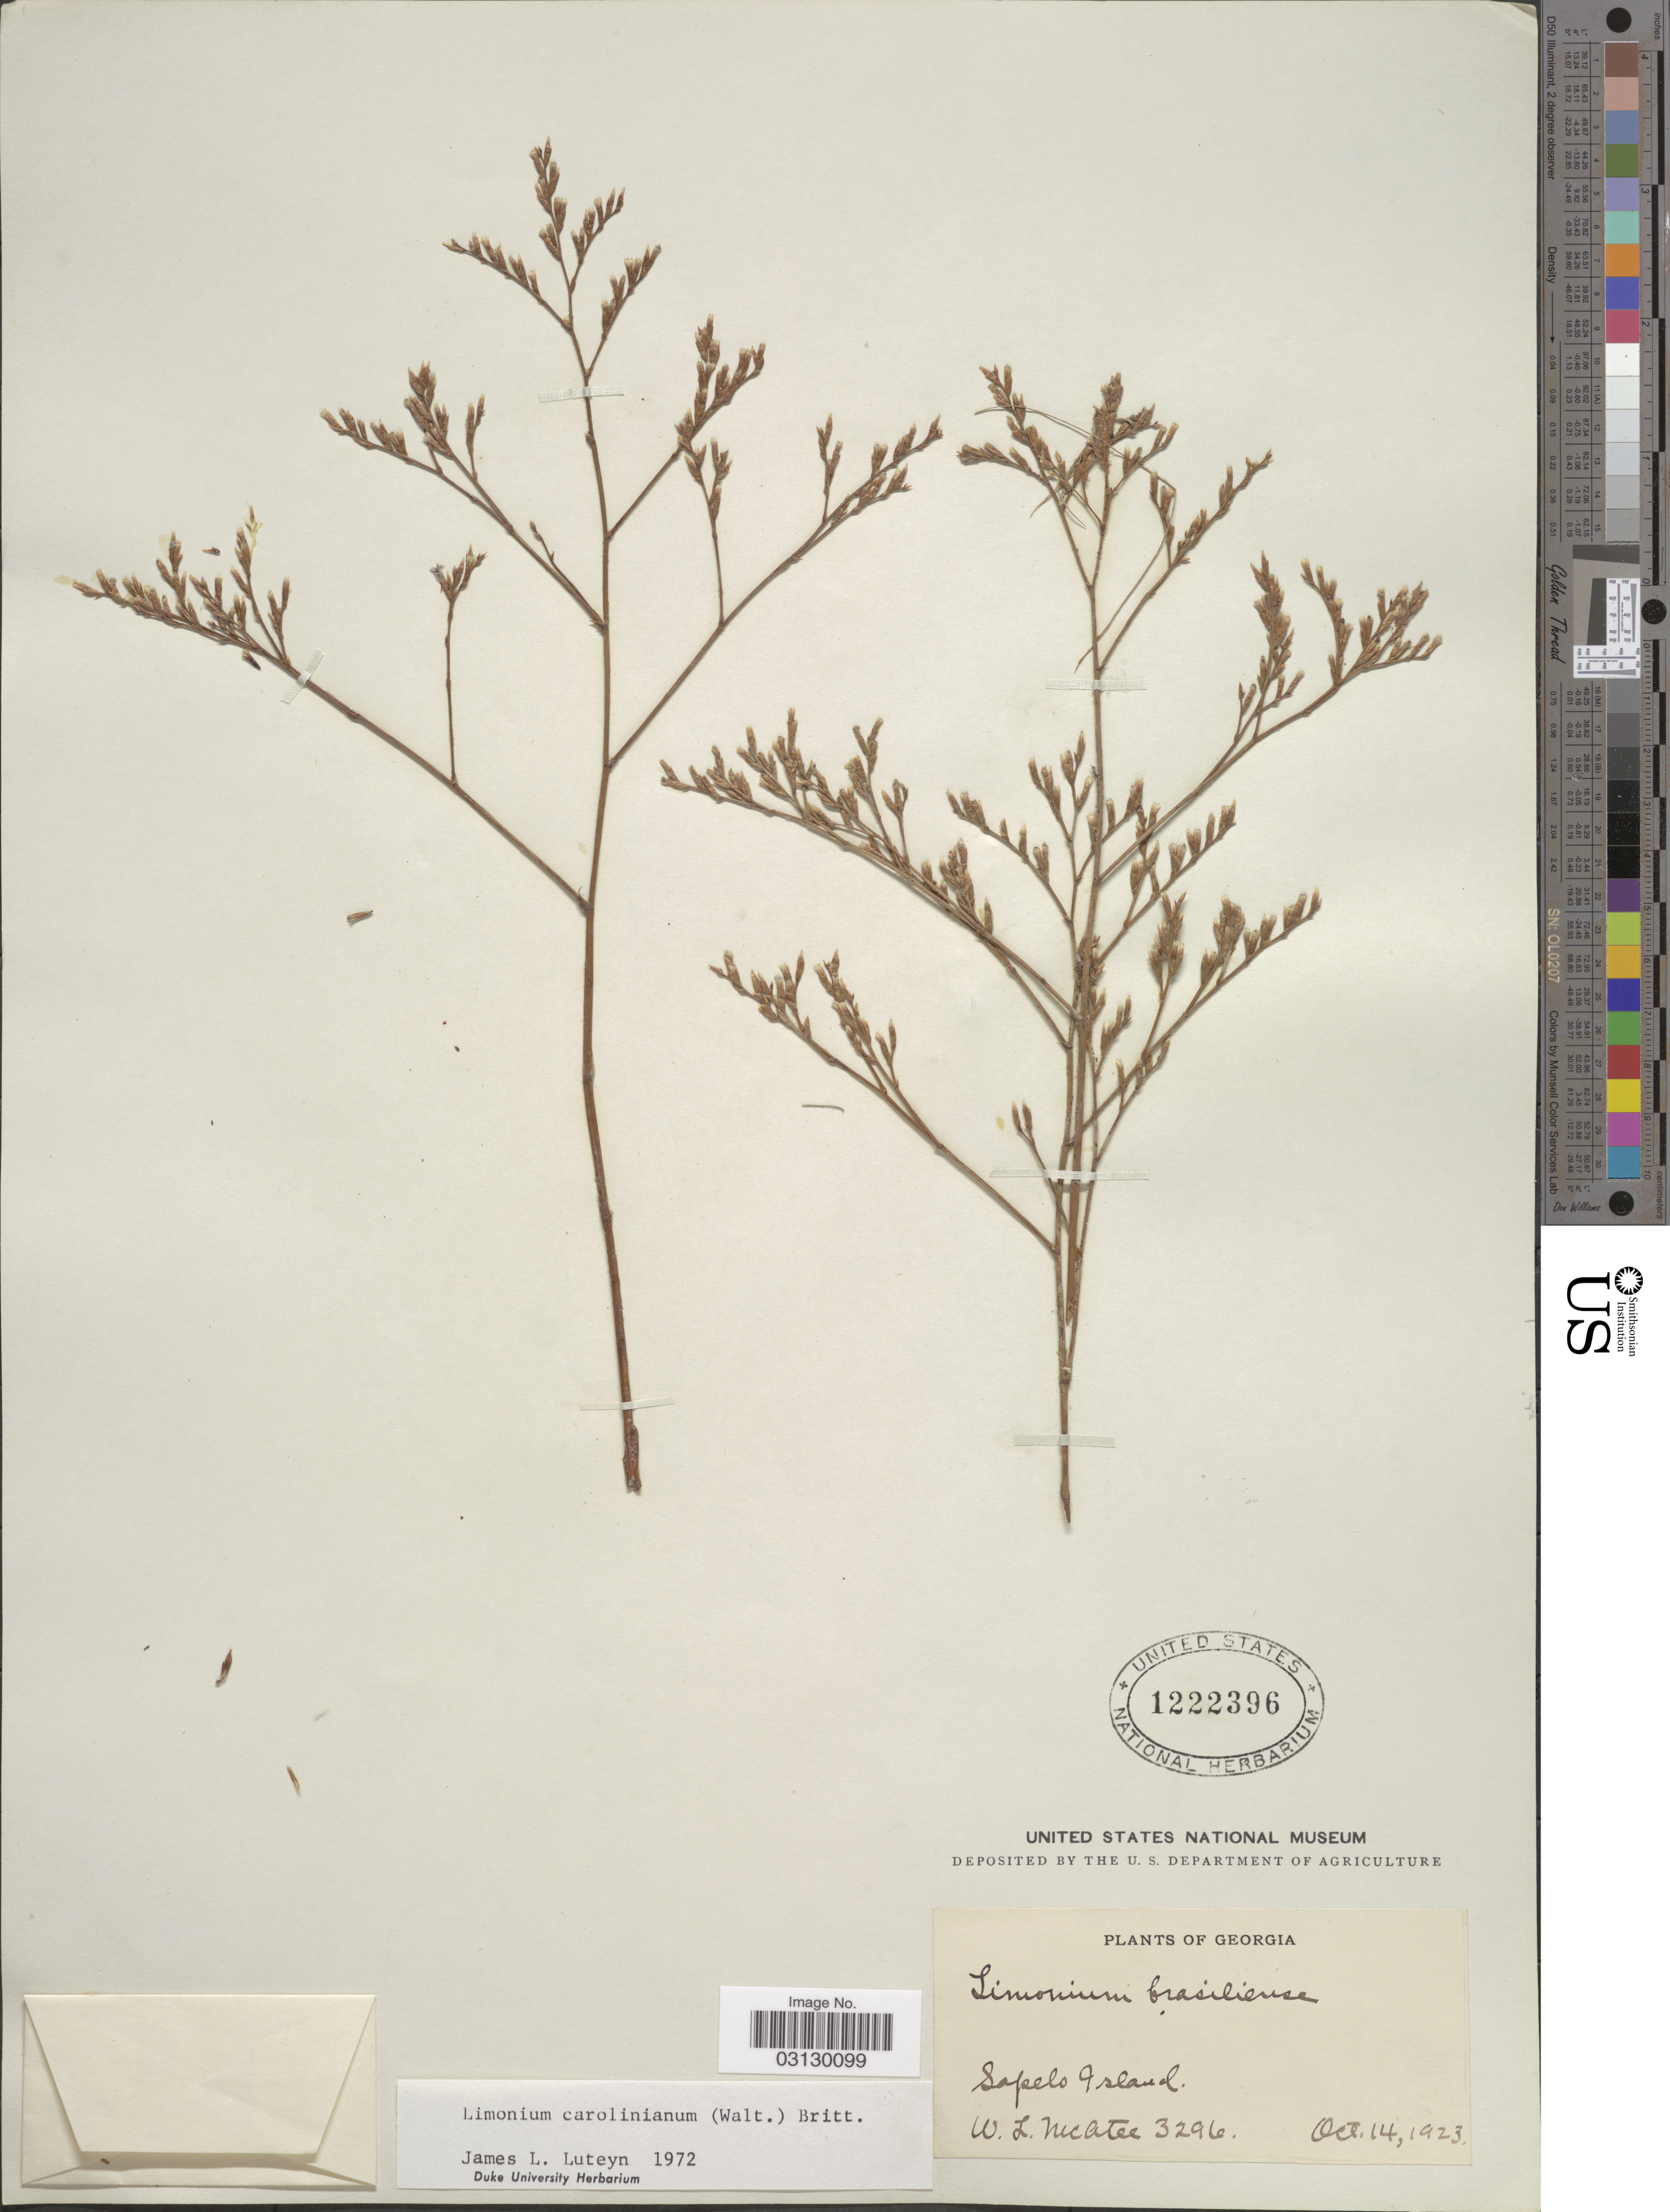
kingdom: Plantae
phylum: Tracheophyta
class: Magnoliopsida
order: Caryophyllales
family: Plumbaginaceae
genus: Limonium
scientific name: Limonium carolinianum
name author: (Walter) Britton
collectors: W. McAtee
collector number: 3296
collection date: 1923-10-14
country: United States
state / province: Georgia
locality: Sapelo Island.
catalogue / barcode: US 1222396